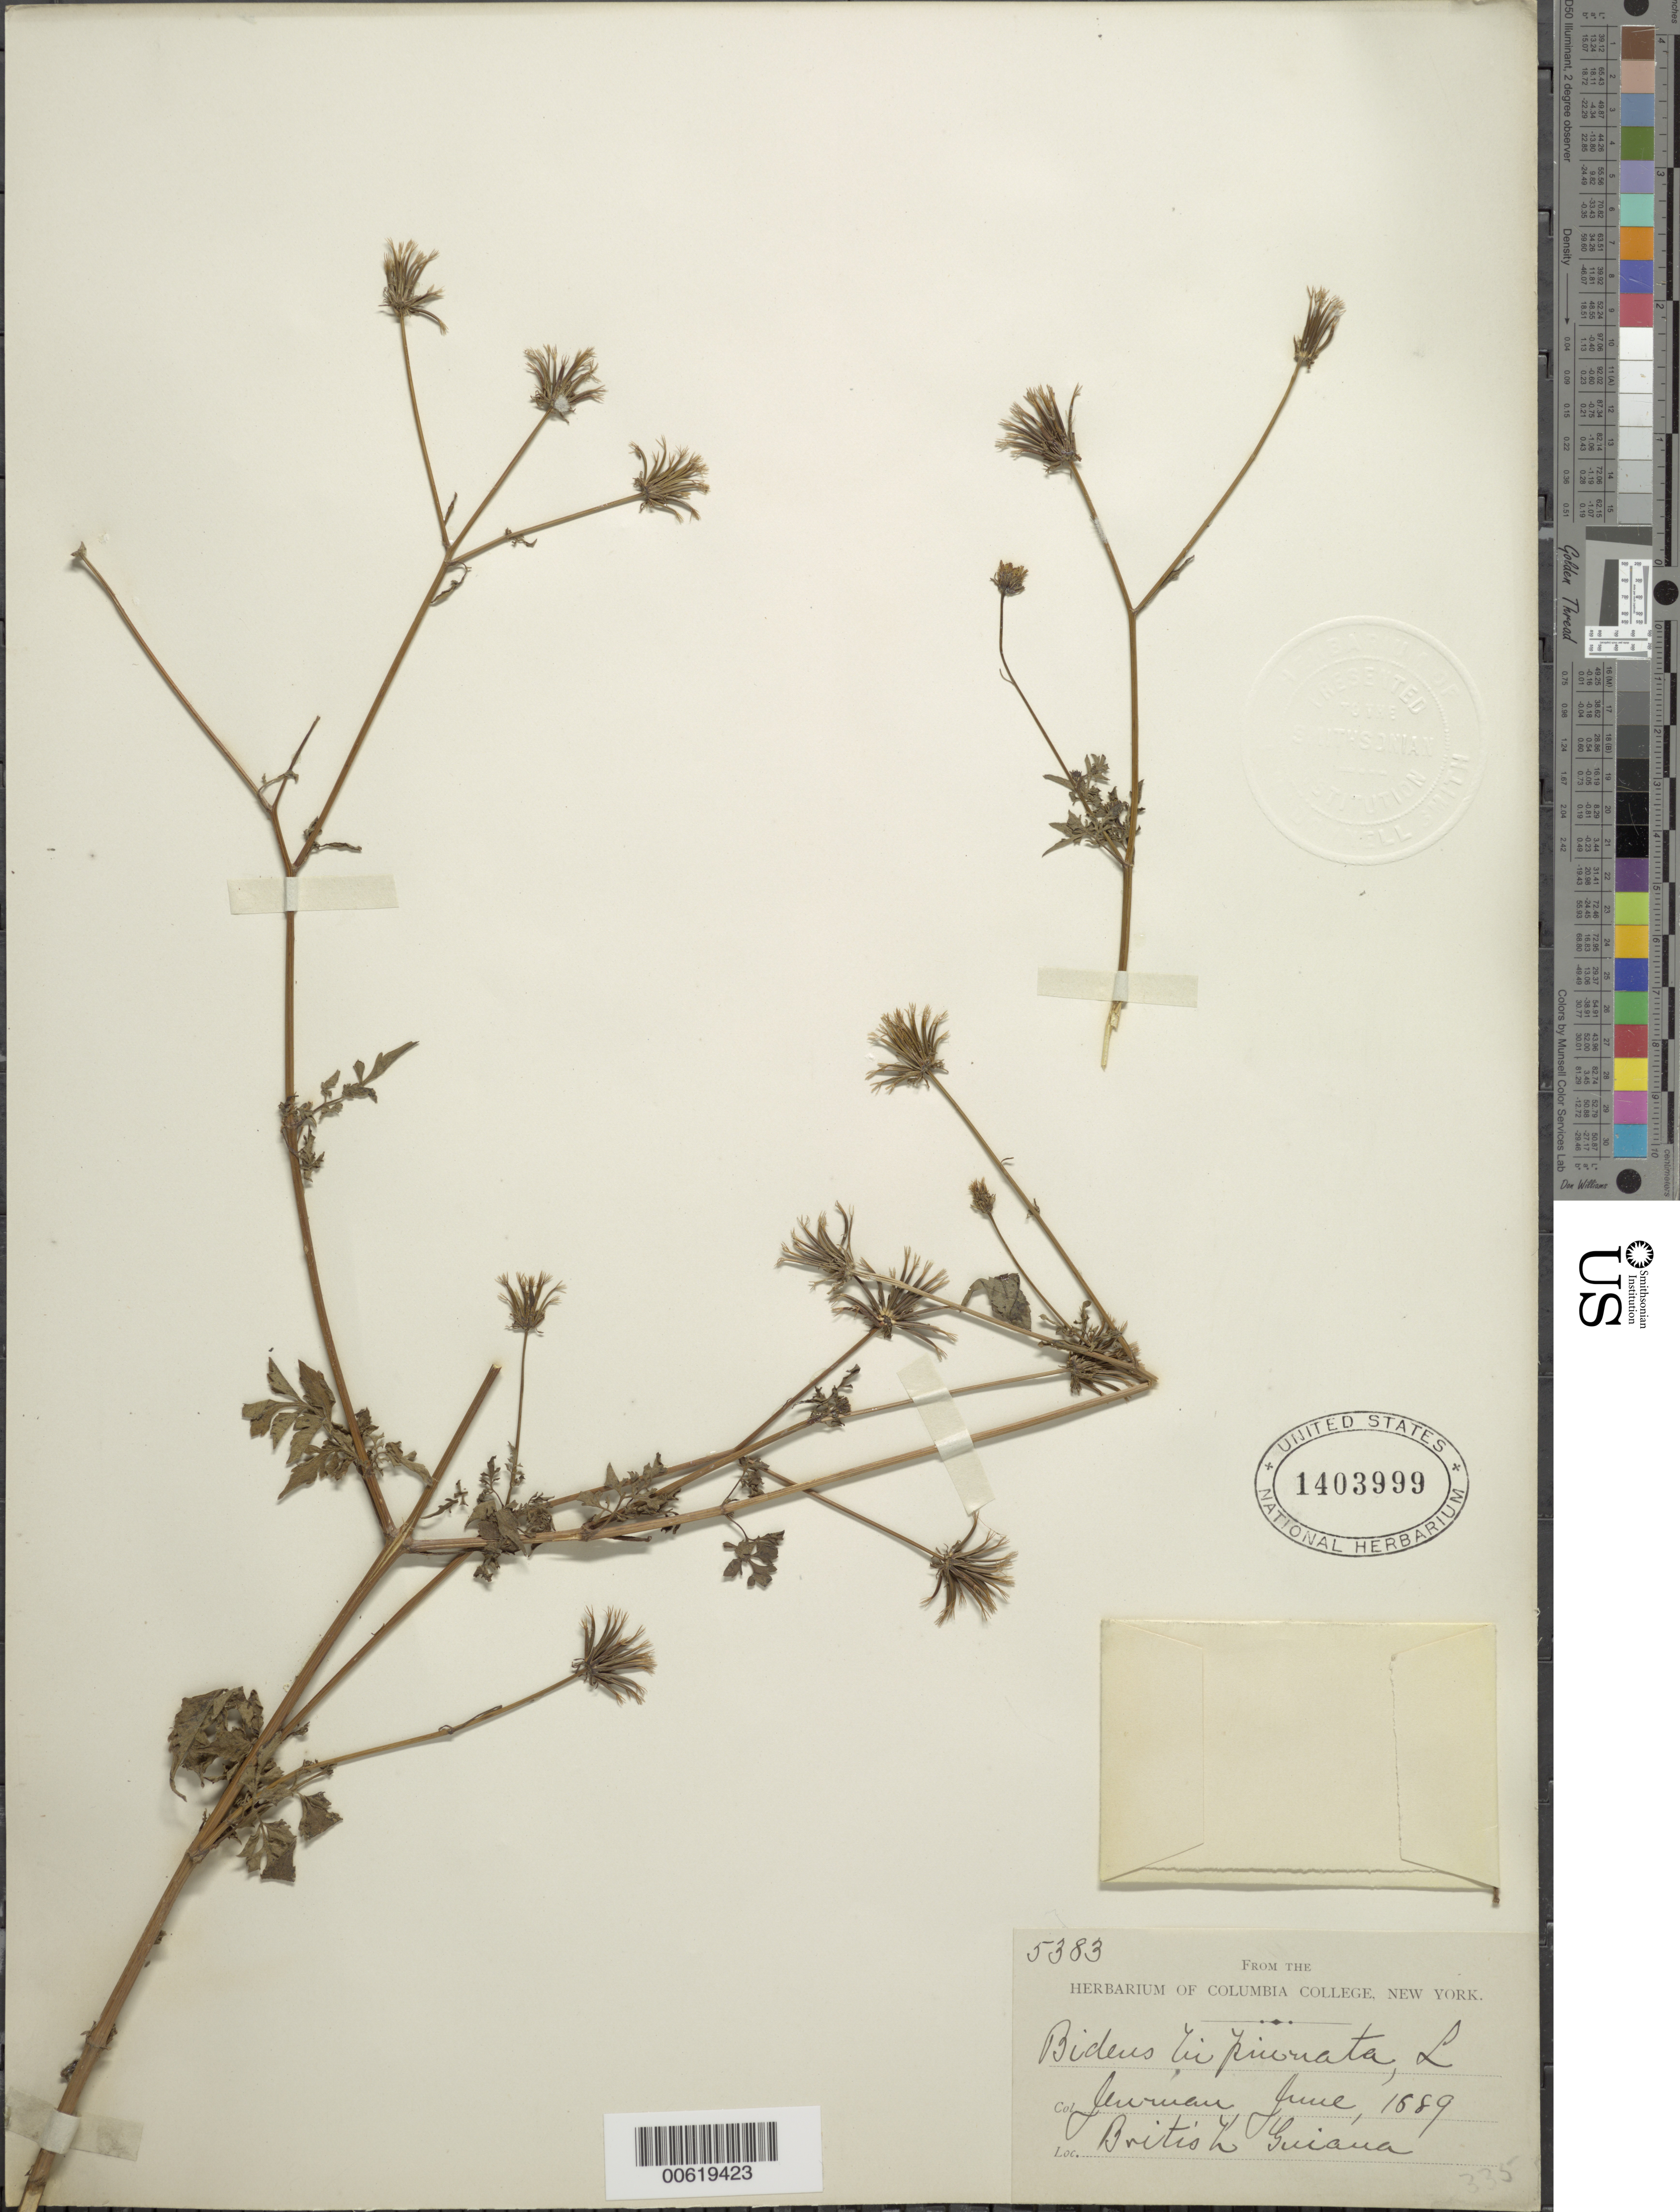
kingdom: Plantae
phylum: Tracheophyta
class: Magnoliopsida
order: Asterales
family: Asteraceae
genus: Werneria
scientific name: Werneria caespitosa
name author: Wedd.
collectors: E. P. Killip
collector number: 5383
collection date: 1889-06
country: Guyana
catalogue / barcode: US 1403999